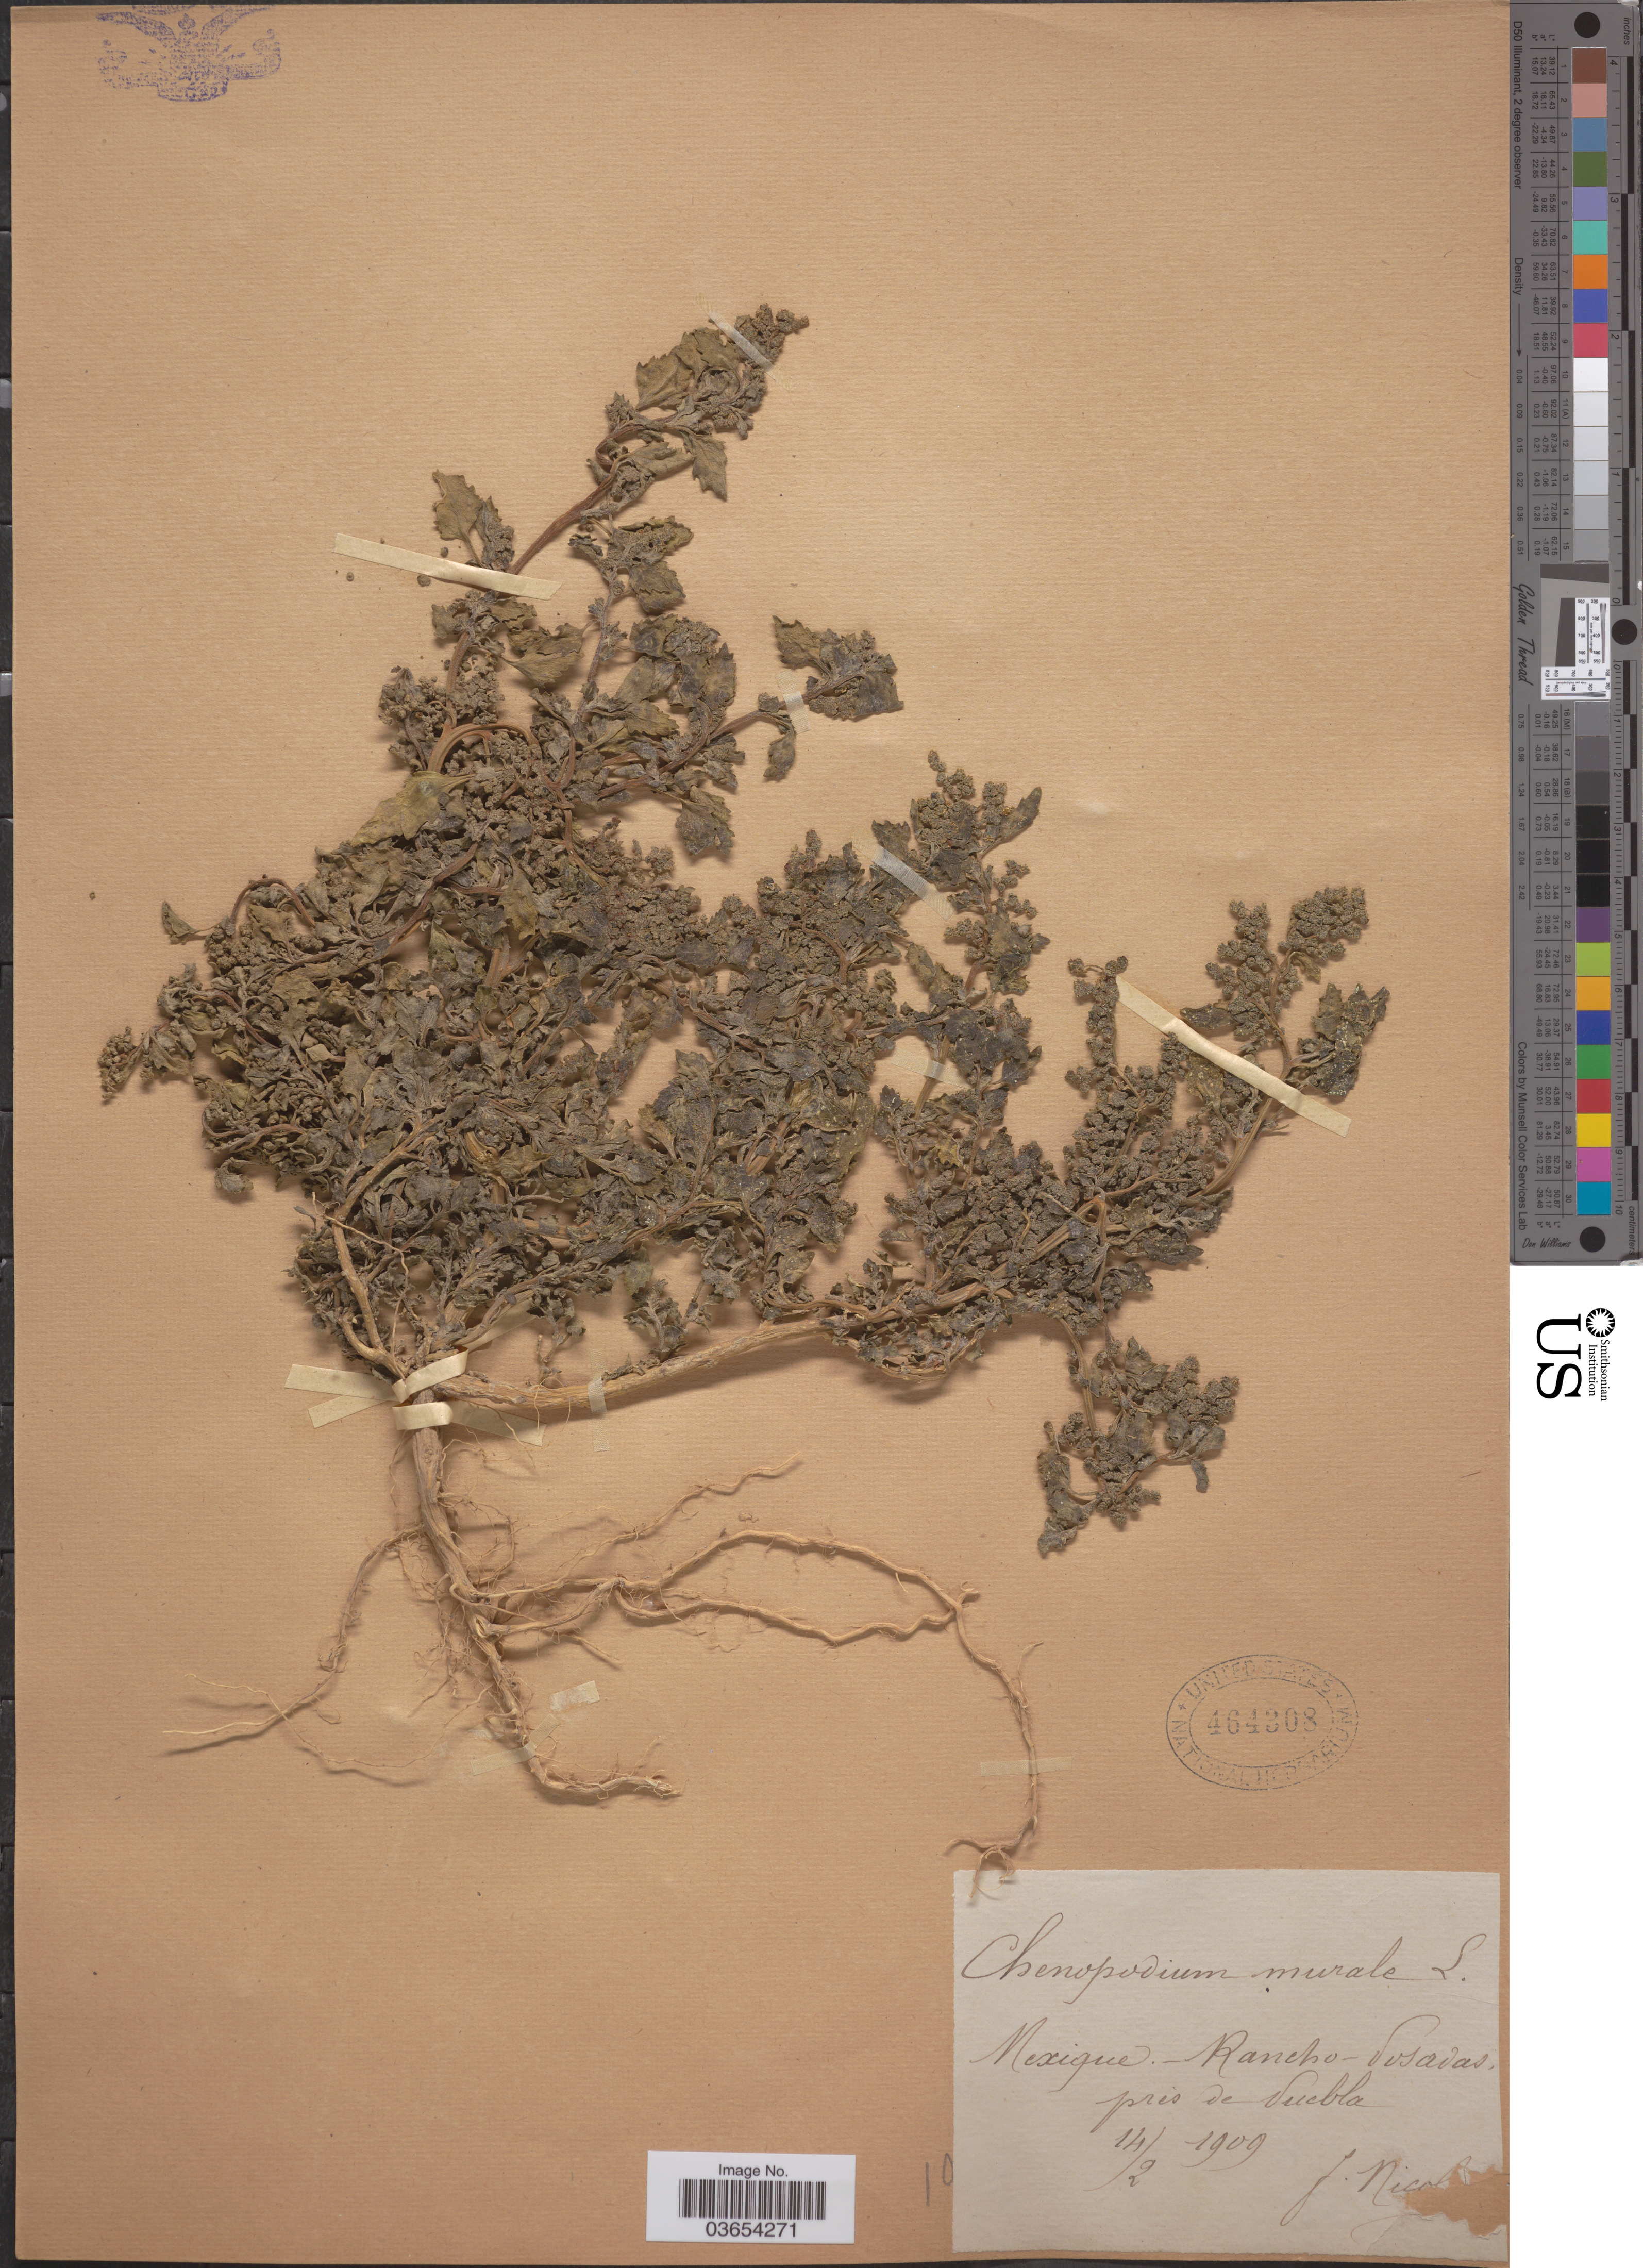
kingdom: Plantae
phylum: Tracheophyta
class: Magnoliopsida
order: Caryophyllales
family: Amaranthaceae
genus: Chenopodium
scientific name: Chenopodium murale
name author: L.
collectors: F. Nicolas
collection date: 1909-09-14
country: Mexico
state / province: Puebla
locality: Rancho - Posadas, près de Puebla.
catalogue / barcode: US 464308